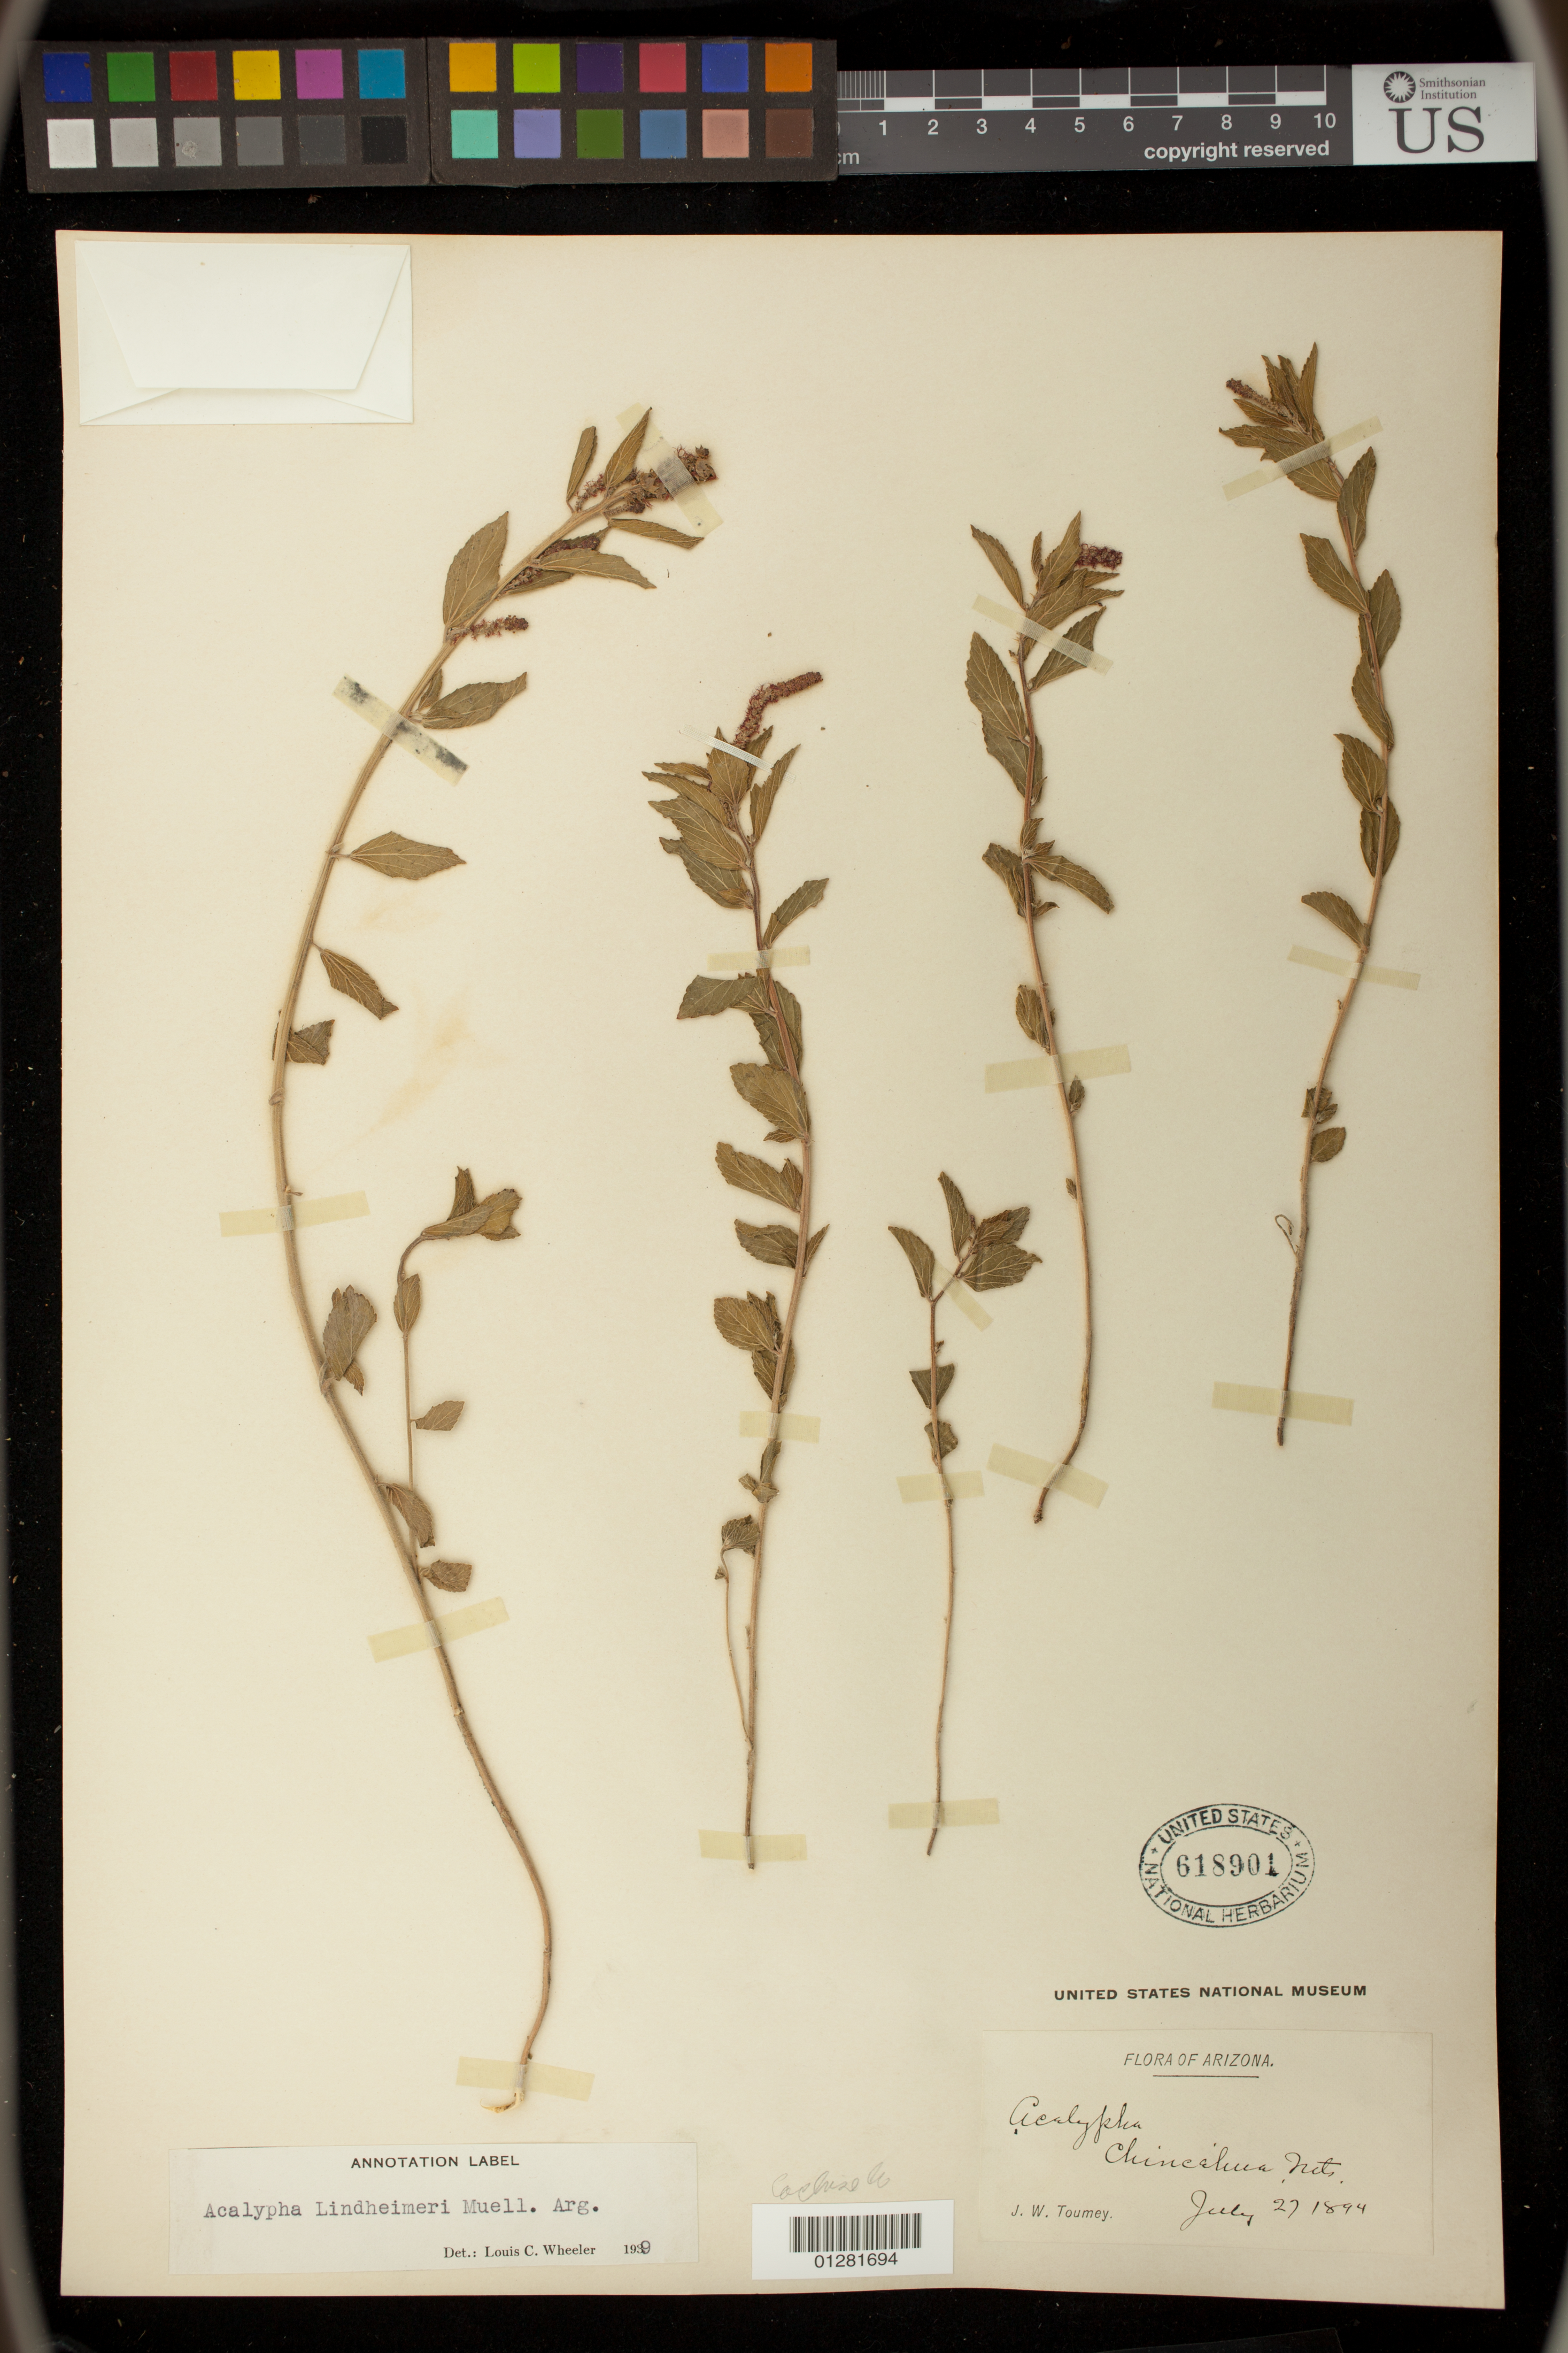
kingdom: Plantae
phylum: Tracheophyta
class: Magnoliopsida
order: Malpighiales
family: Euphorbiaceae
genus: Acalypha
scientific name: Acalypha lindheimeri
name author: Müll. Arg.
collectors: J. W. Toumey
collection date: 1894-07-27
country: United States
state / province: Arizona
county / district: Cochise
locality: Chincahua Mts.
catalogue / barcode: US 618901